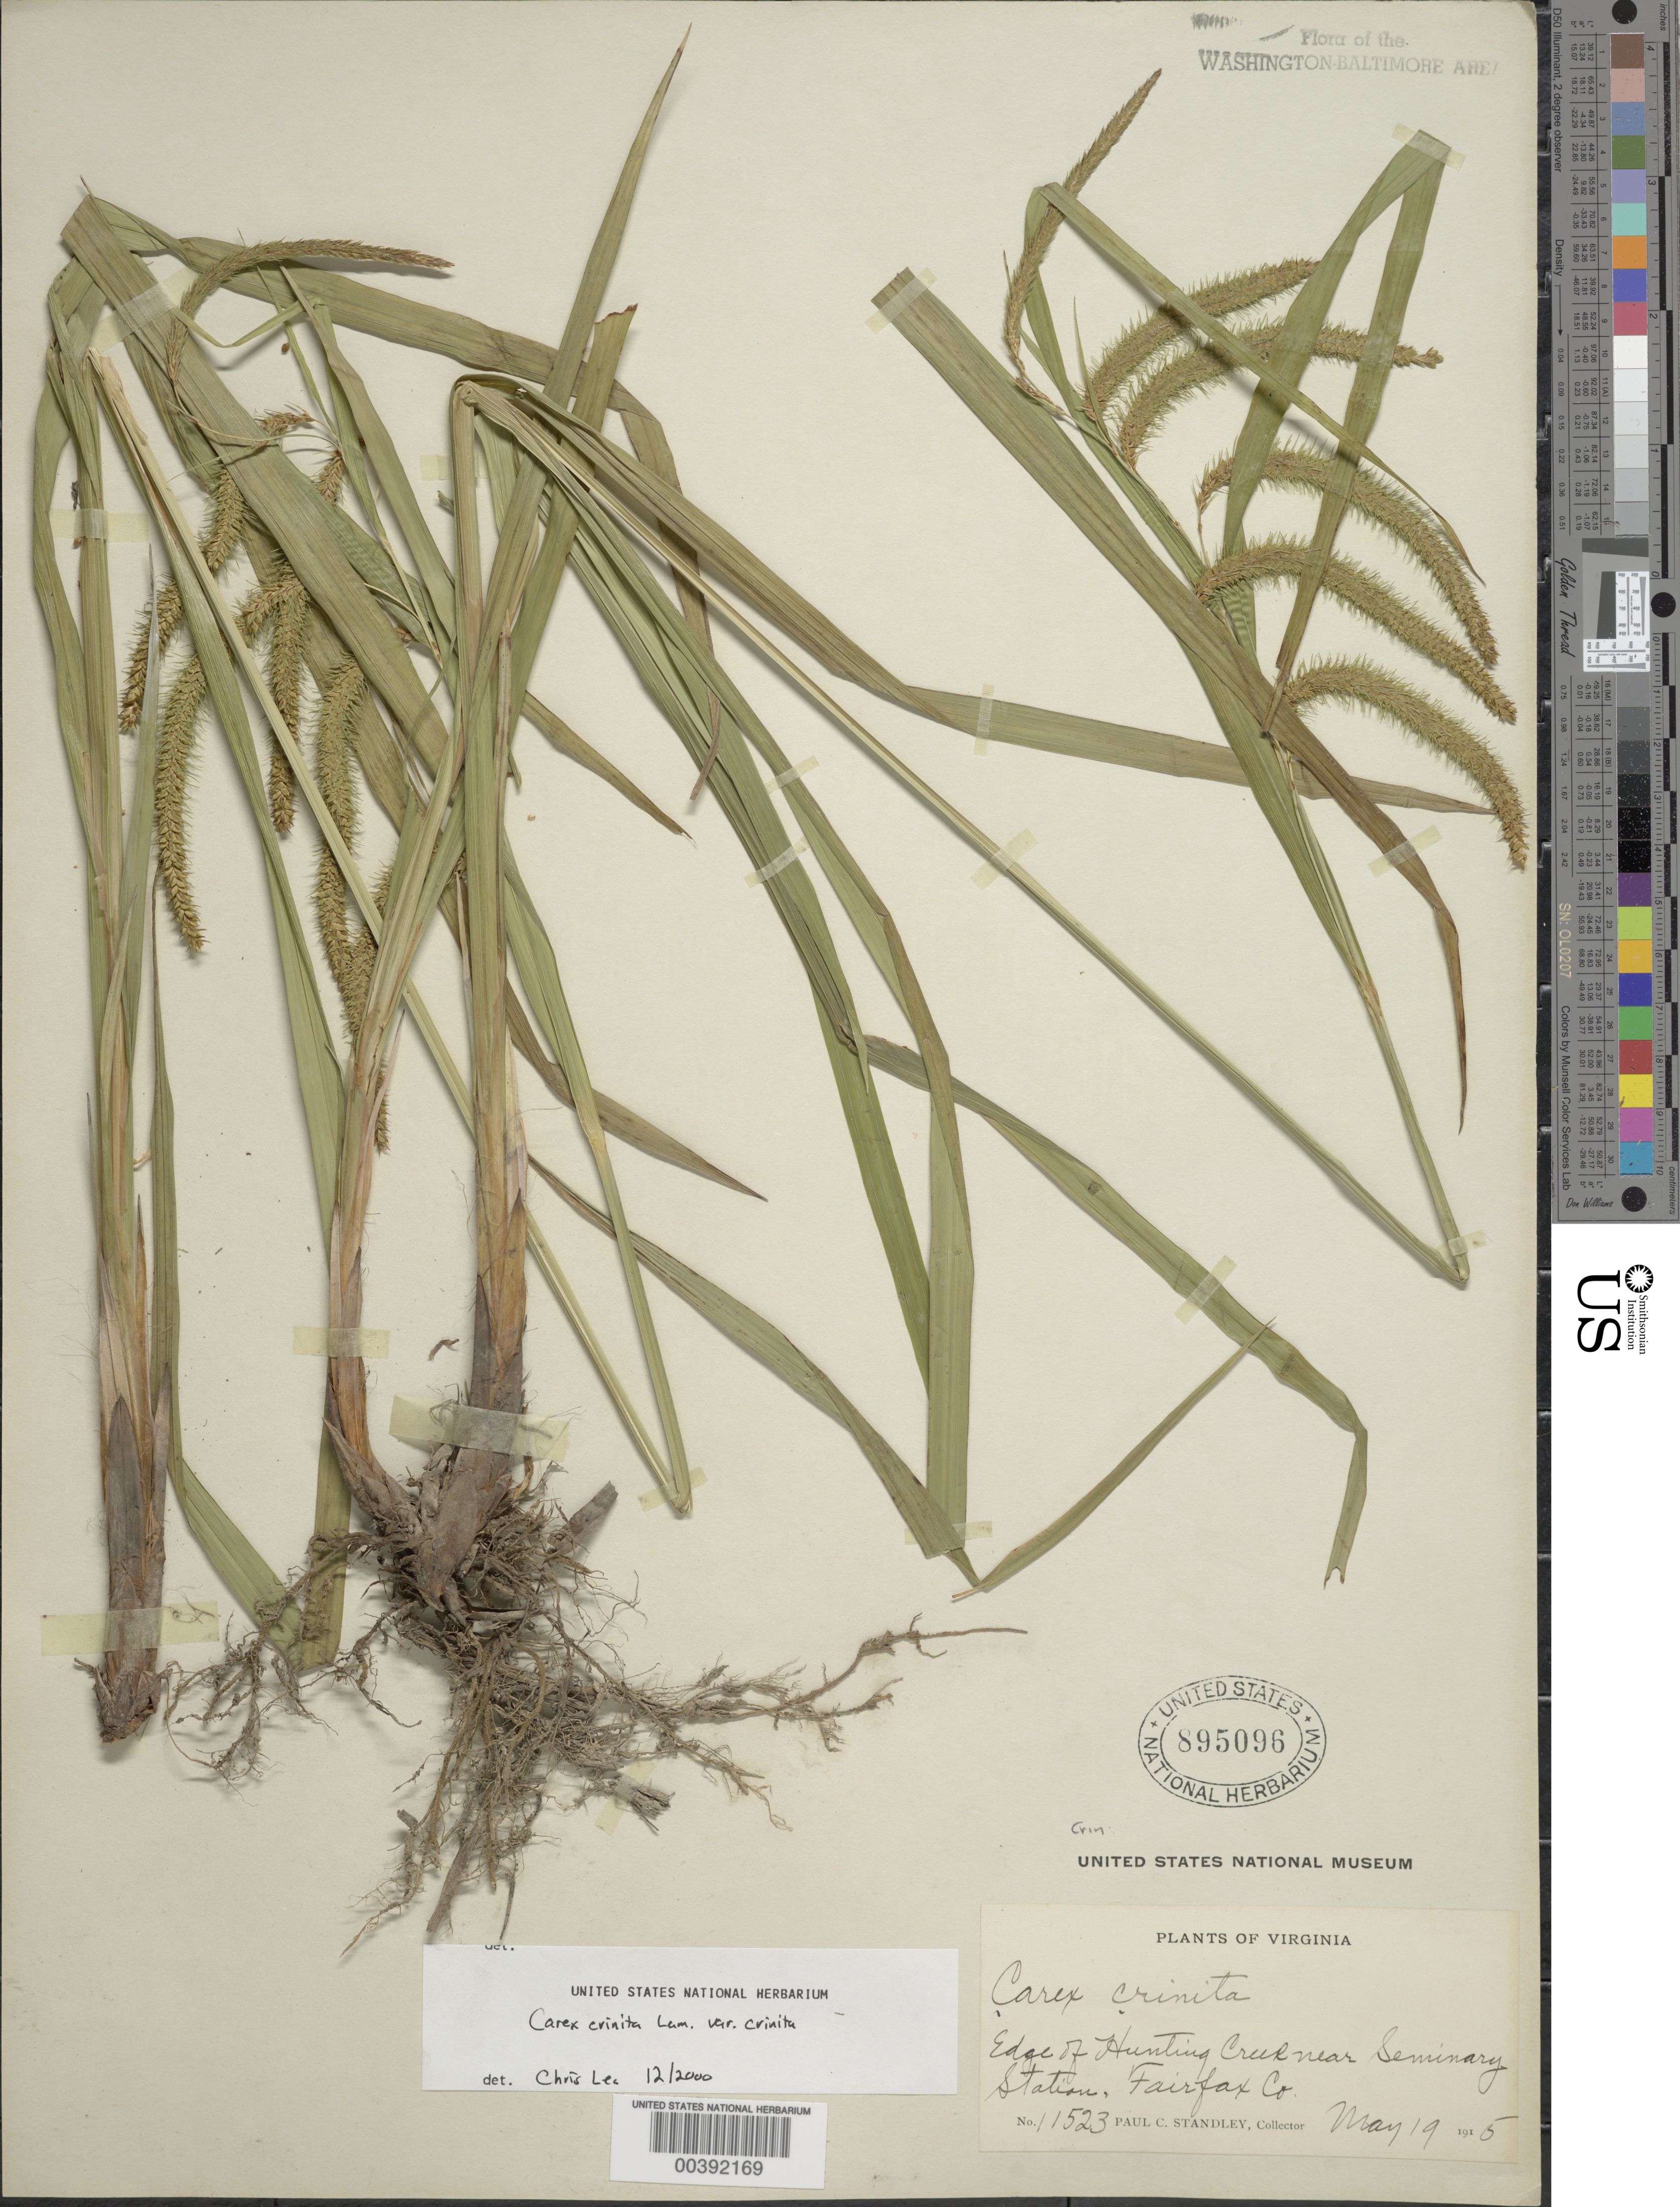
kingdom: Plantae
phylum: Tracheophyta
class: Liliopsida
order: Poales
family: Cyperaceae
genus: Carex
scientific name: Carex crinita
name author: Lam.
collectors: P. C. Standley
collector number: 11523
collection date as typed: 19 May 1915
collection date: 1915-05-19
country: United States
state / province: Virginia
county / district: Fairfax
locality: Hunting Creek, near Seminary Station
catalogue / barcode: US 895096